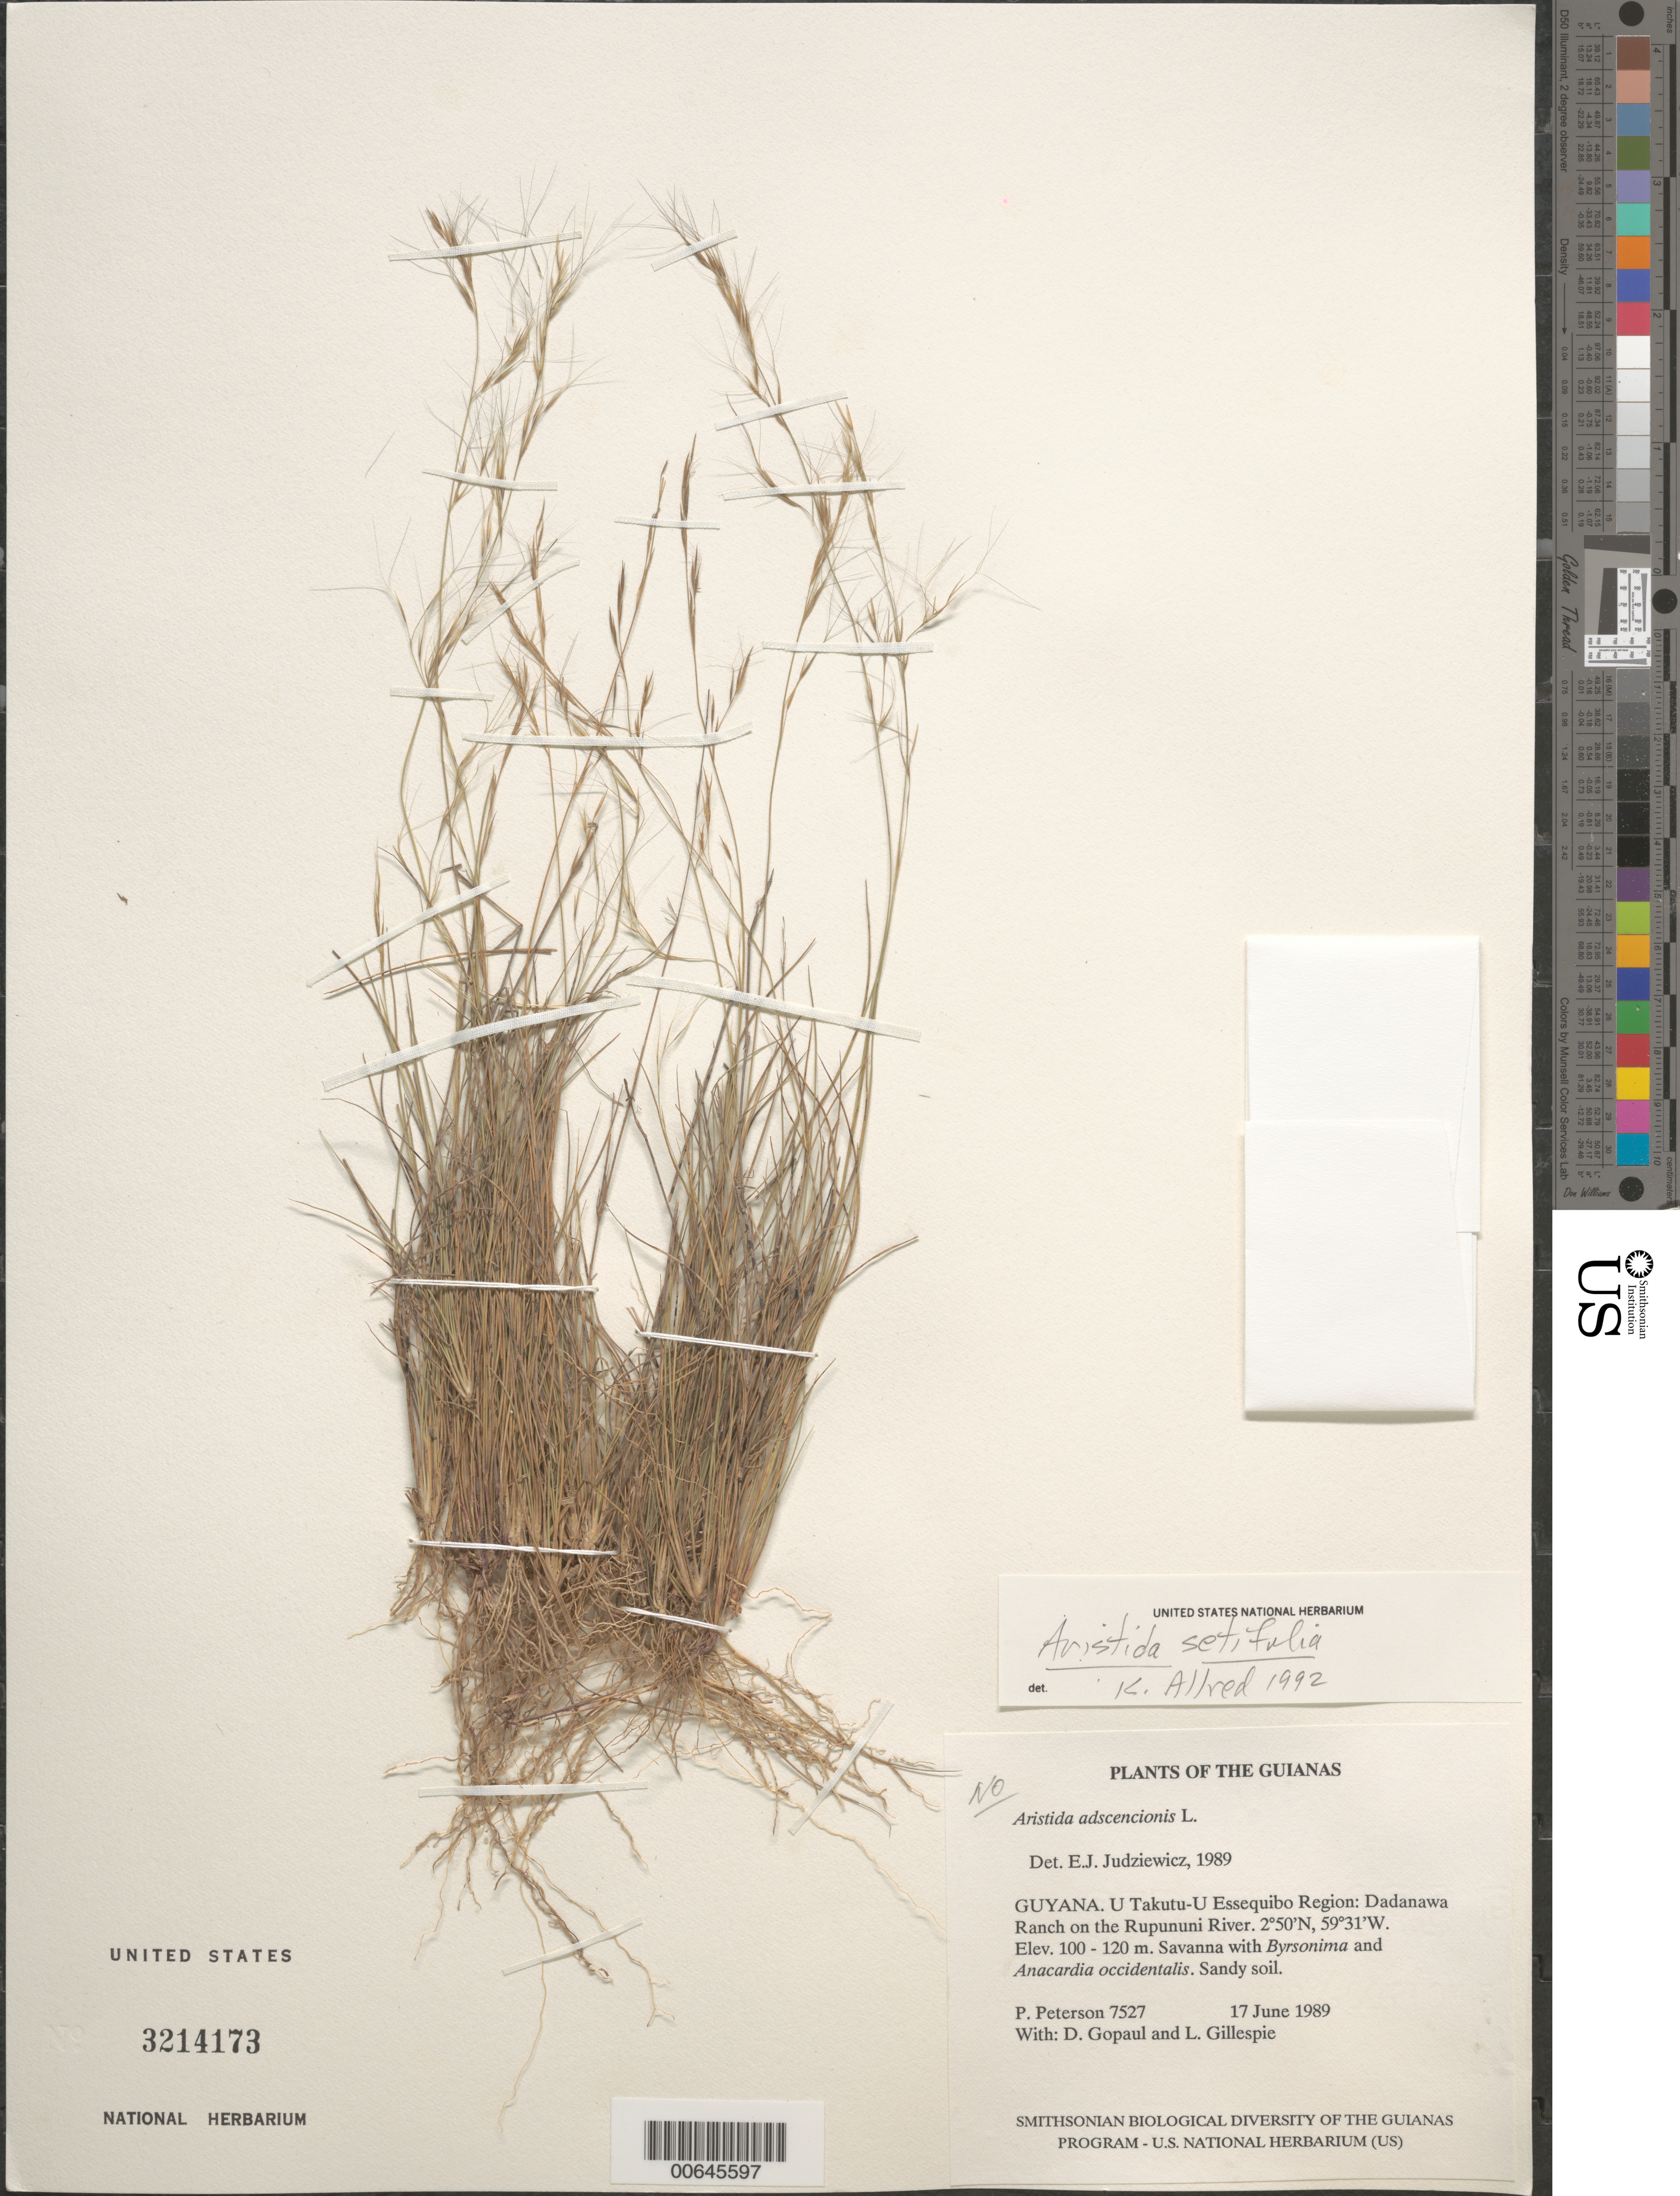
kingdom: Plantae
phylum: Tracheophyta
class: Liliopsida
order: Poales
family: Poaceae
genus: Aristida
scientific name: Aristida setifolia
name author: Kunth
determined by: Judziewicz, E. J.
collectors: P. M. Peterson, D. Gopaul & L. J. Gillespie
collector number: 7527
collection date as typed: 17 June 1989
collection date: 1989-06-17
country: Guyana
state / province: U. Takutu-U. Essequibo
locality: Dadanawa Ranch on the Rupununi River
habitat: Savanna with Byrsonima and Anacardium occidentale. Sandy soil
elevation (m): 100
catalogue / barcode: US 3214173